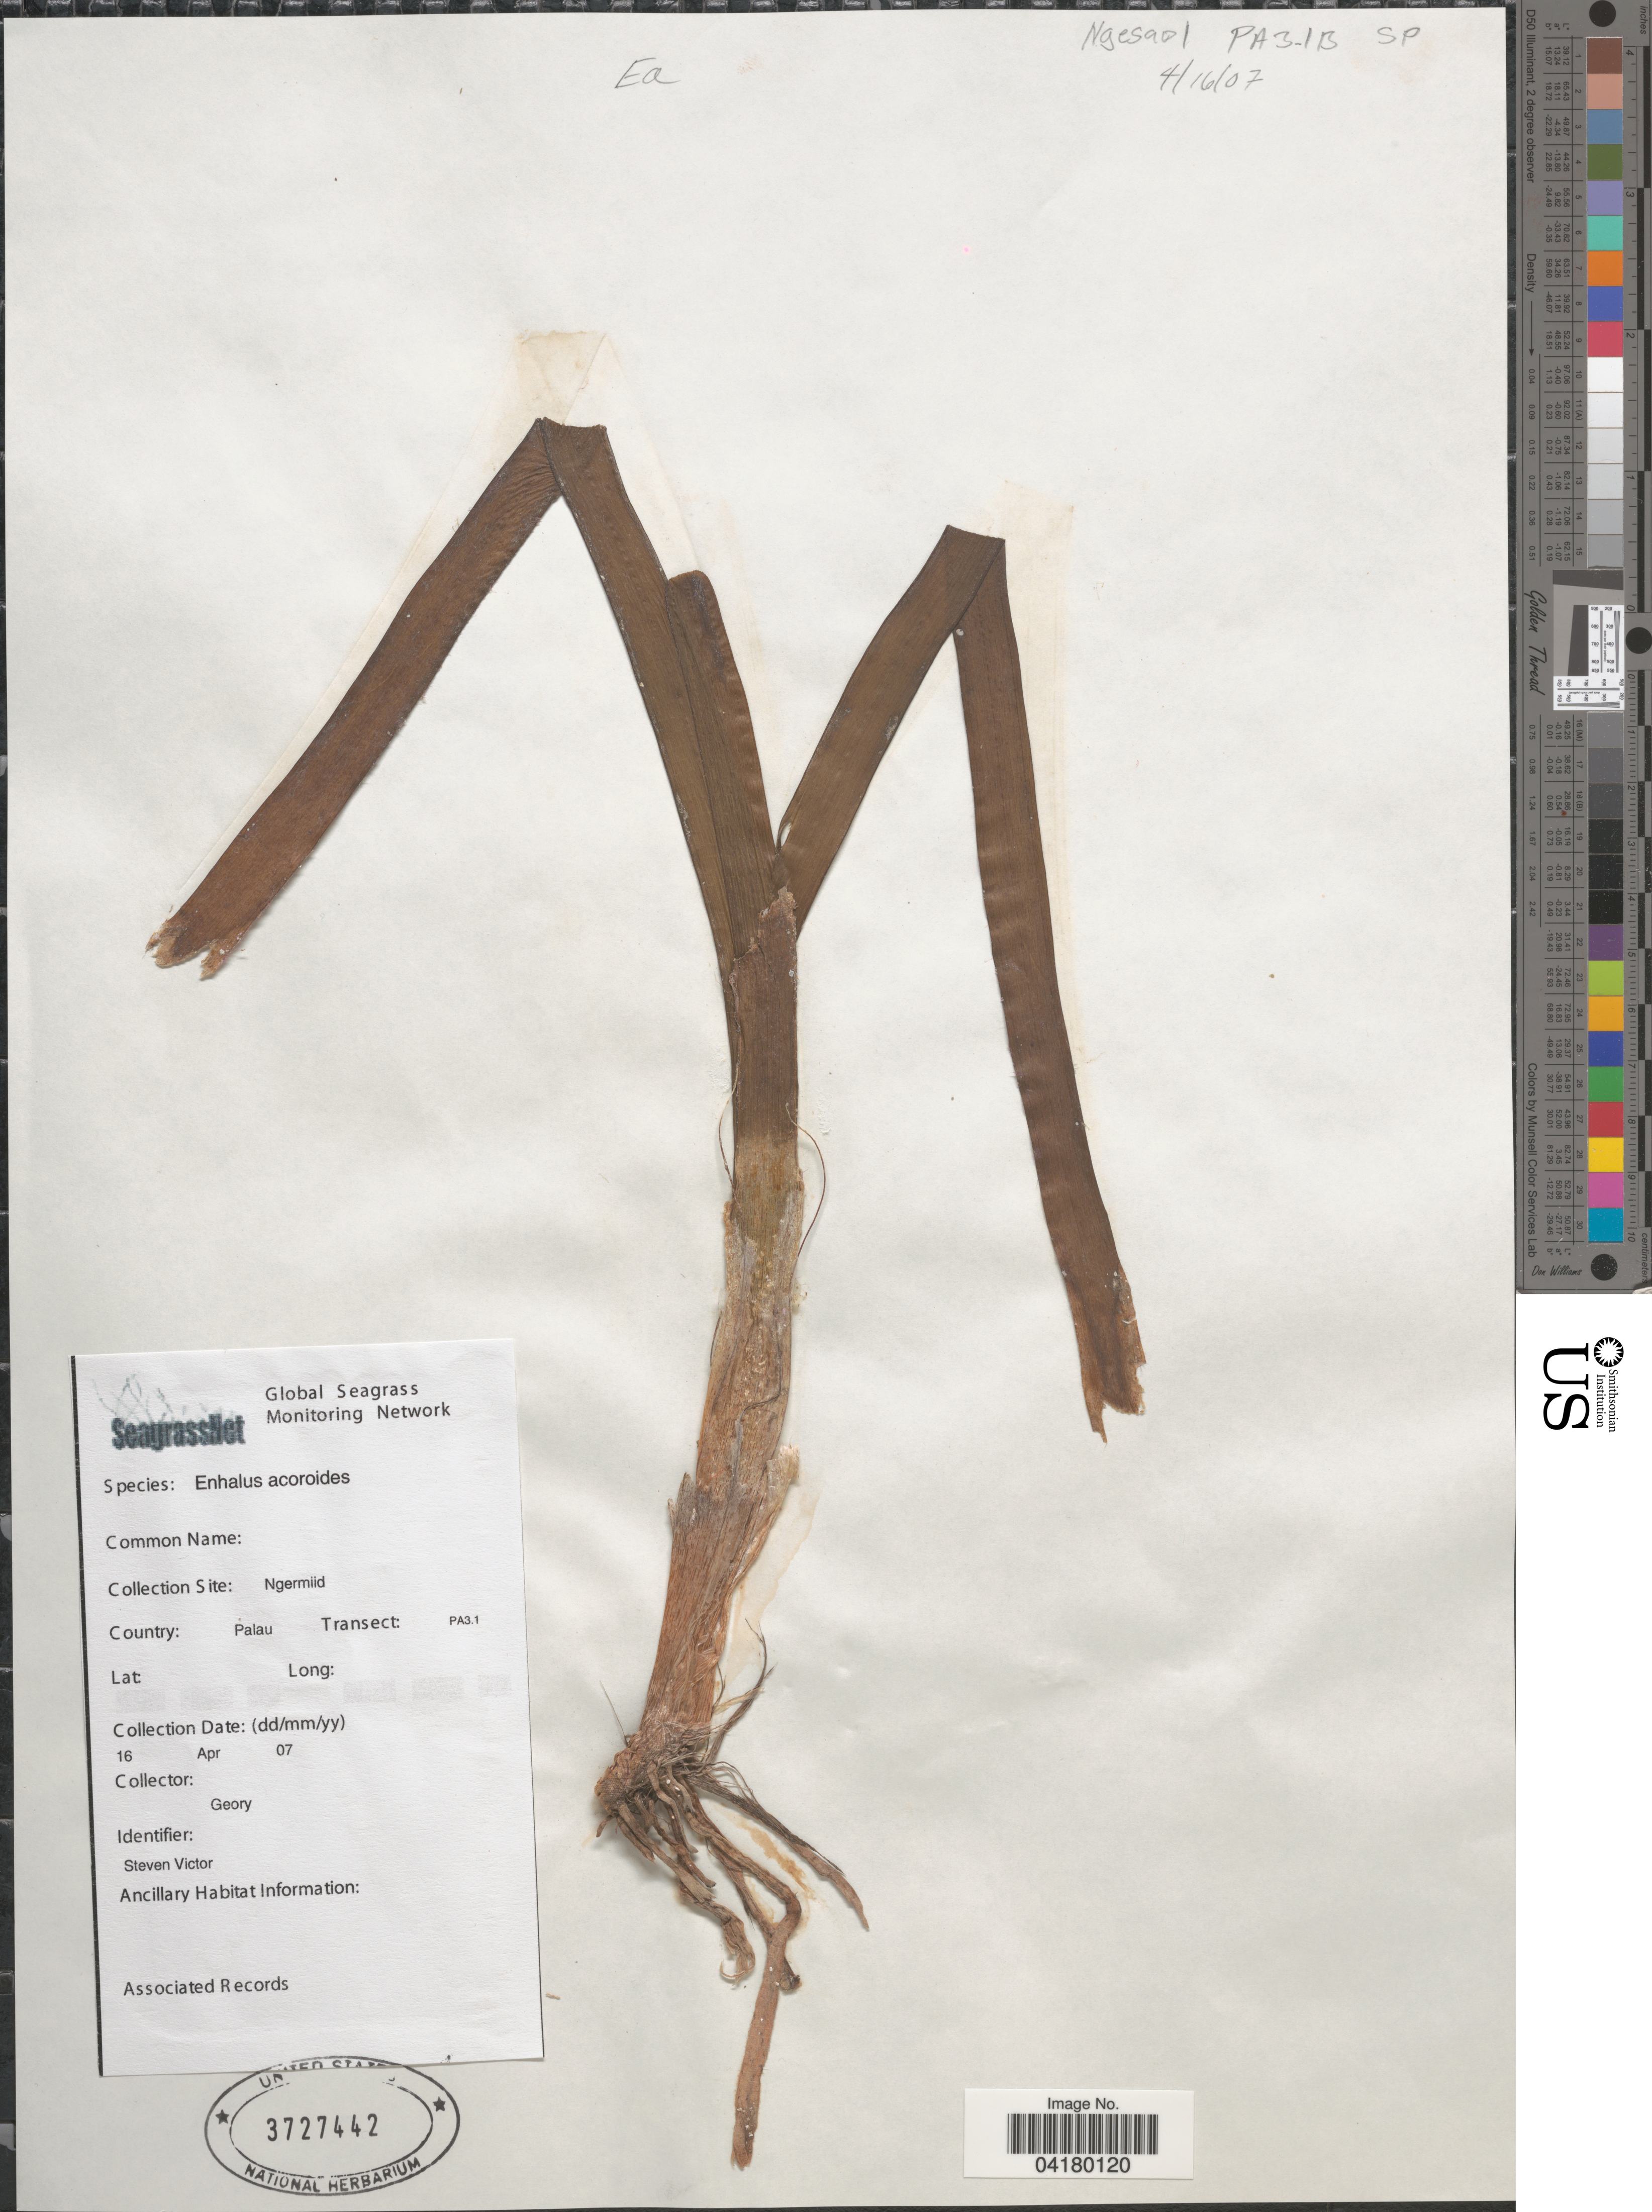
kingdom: Plantae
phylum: Tracheophyta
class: Liliopsida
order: Alismatales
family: Hydrocharitaceae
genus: Enhalus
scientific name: Enhalus acoroides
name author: (L. f.) Royle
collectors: Geor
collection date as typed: Transcribed d/m/y: 16/4/7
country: Palau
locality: Collection Site: Ngermiid. Country: Palau. Transect: PA3.1.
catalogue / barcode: US 3727442